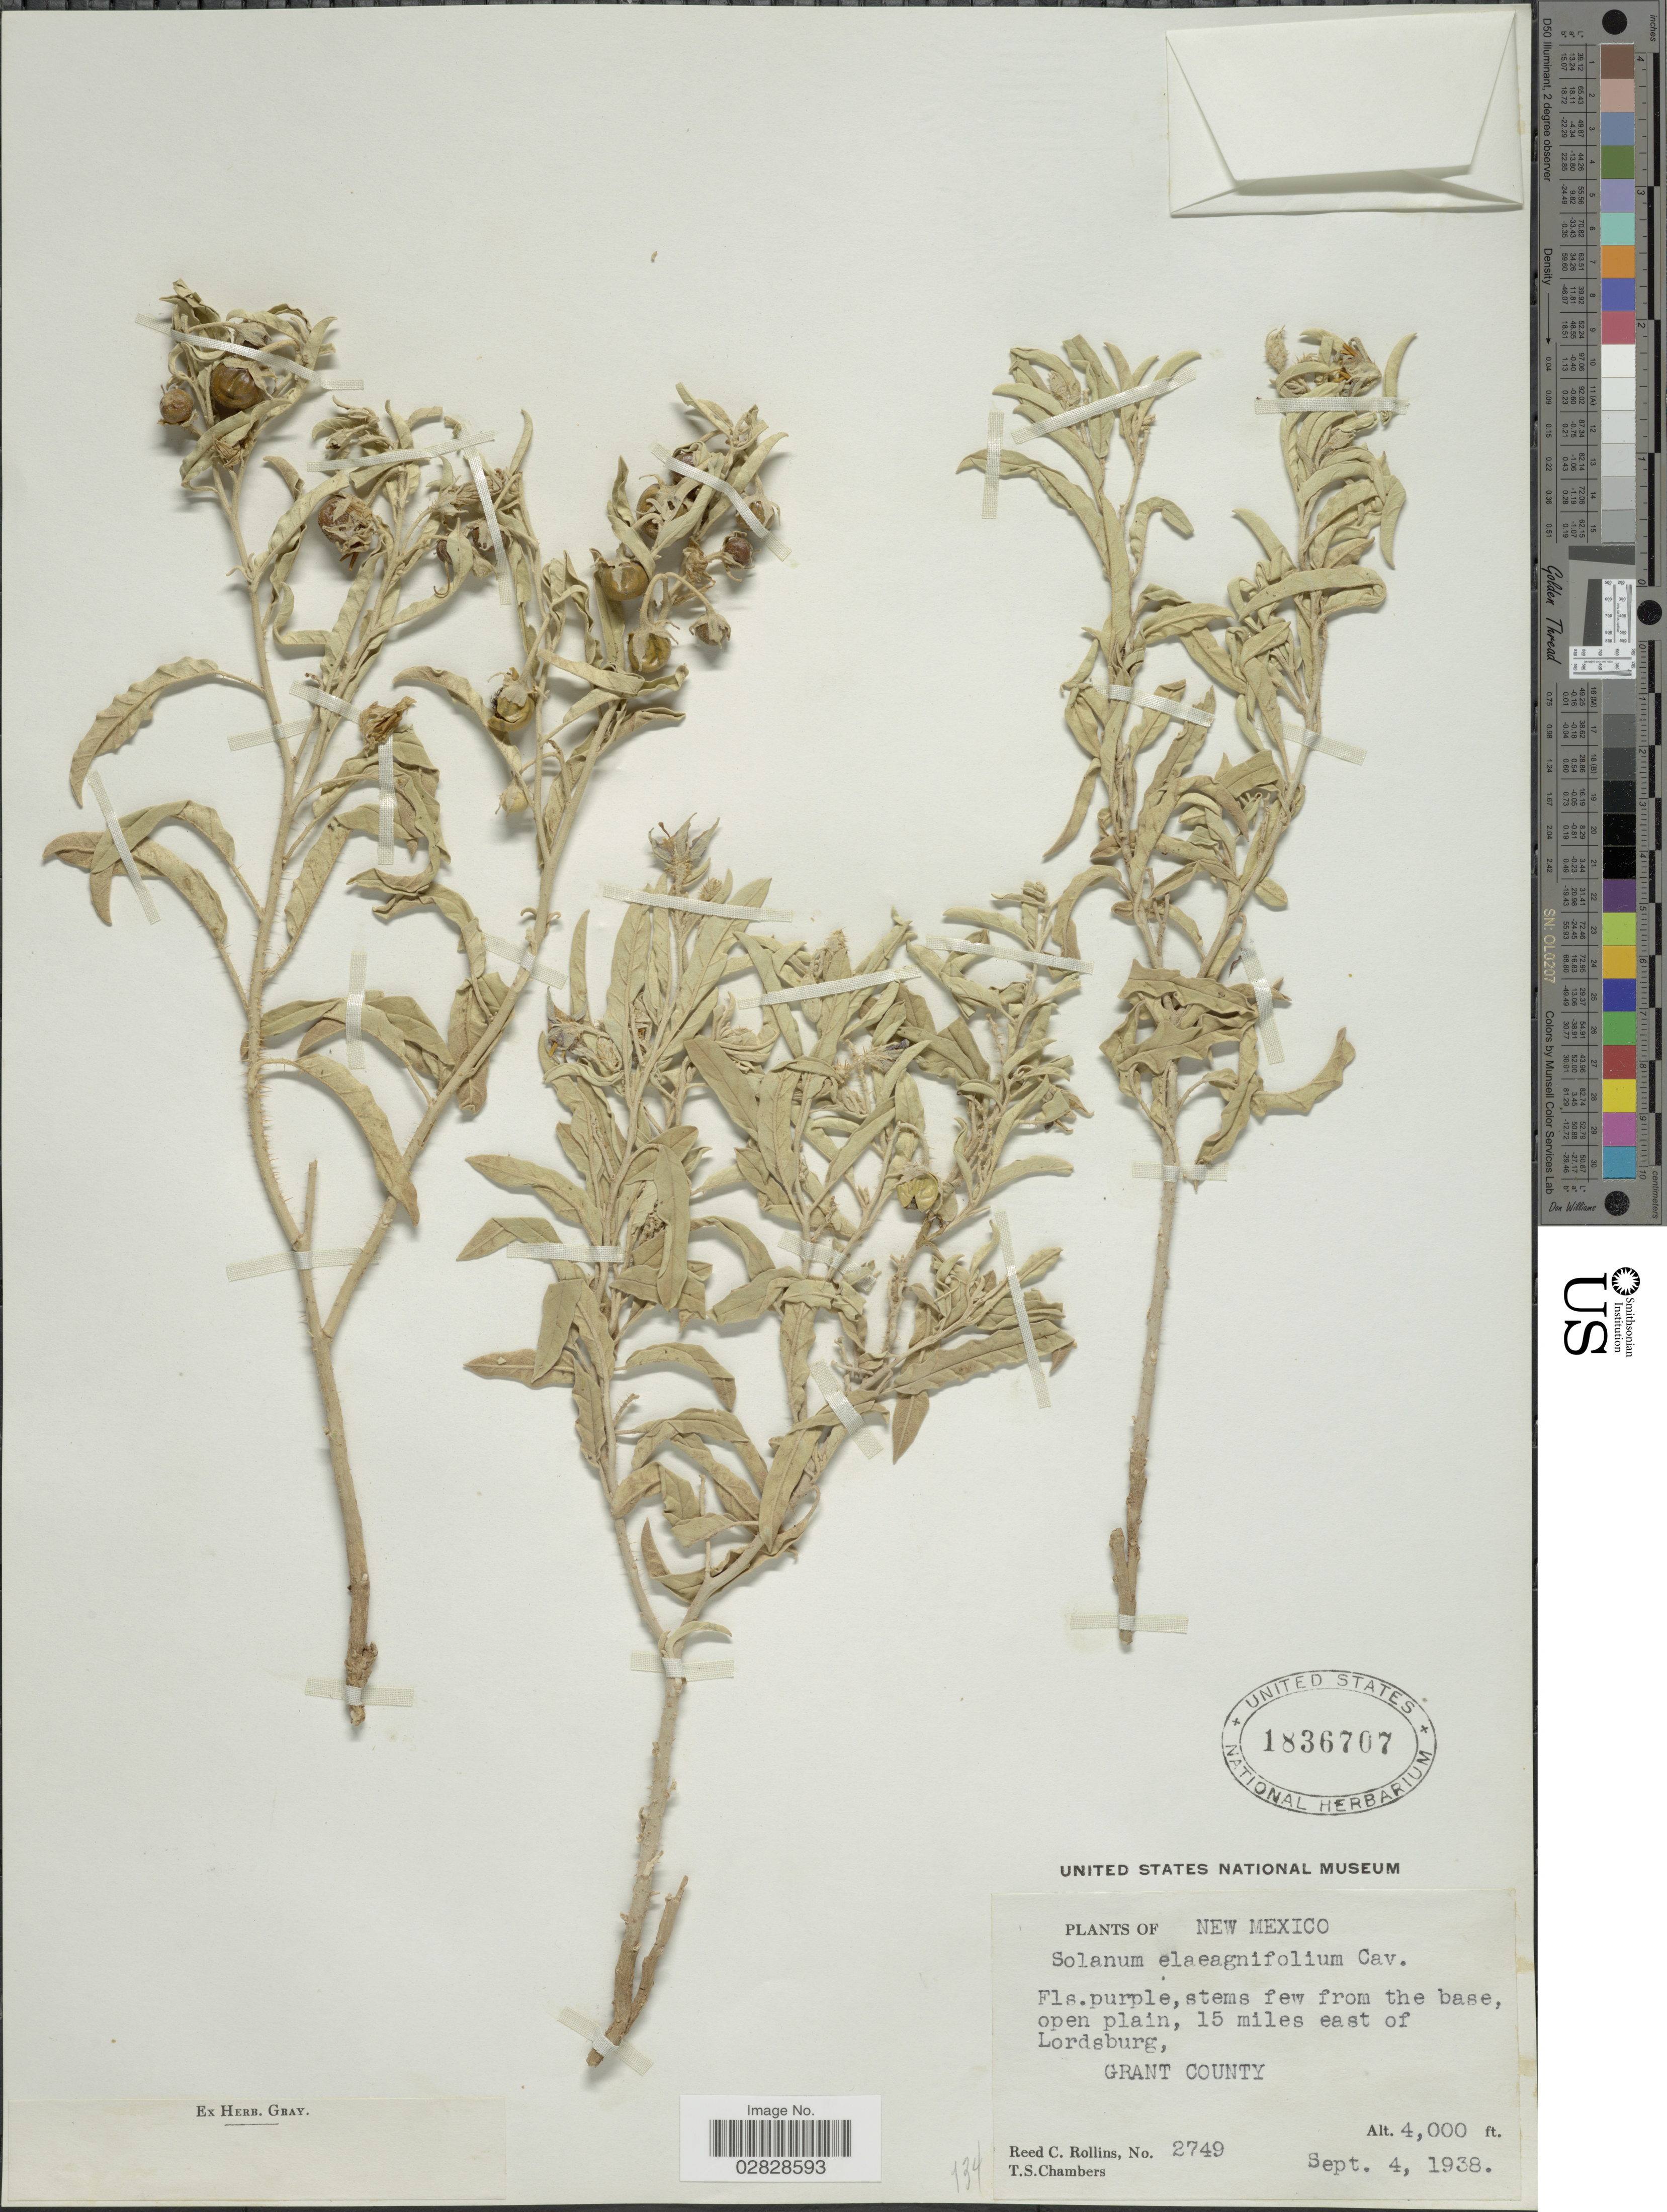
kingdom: Plantae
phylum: Tracheophyta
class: Magnoliopsida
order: Solanales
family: Solanaceae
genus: Solanum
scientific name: Solanum elaeagnifolium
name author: Cav.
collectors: R. C. Rollins & T. Chambers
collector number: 2749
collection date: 1938-09-04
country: United States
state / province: New Mexico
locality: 15 miles east of Lordsburg, Grant County.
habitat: open plain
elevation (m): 1219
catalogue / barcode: US 1836707